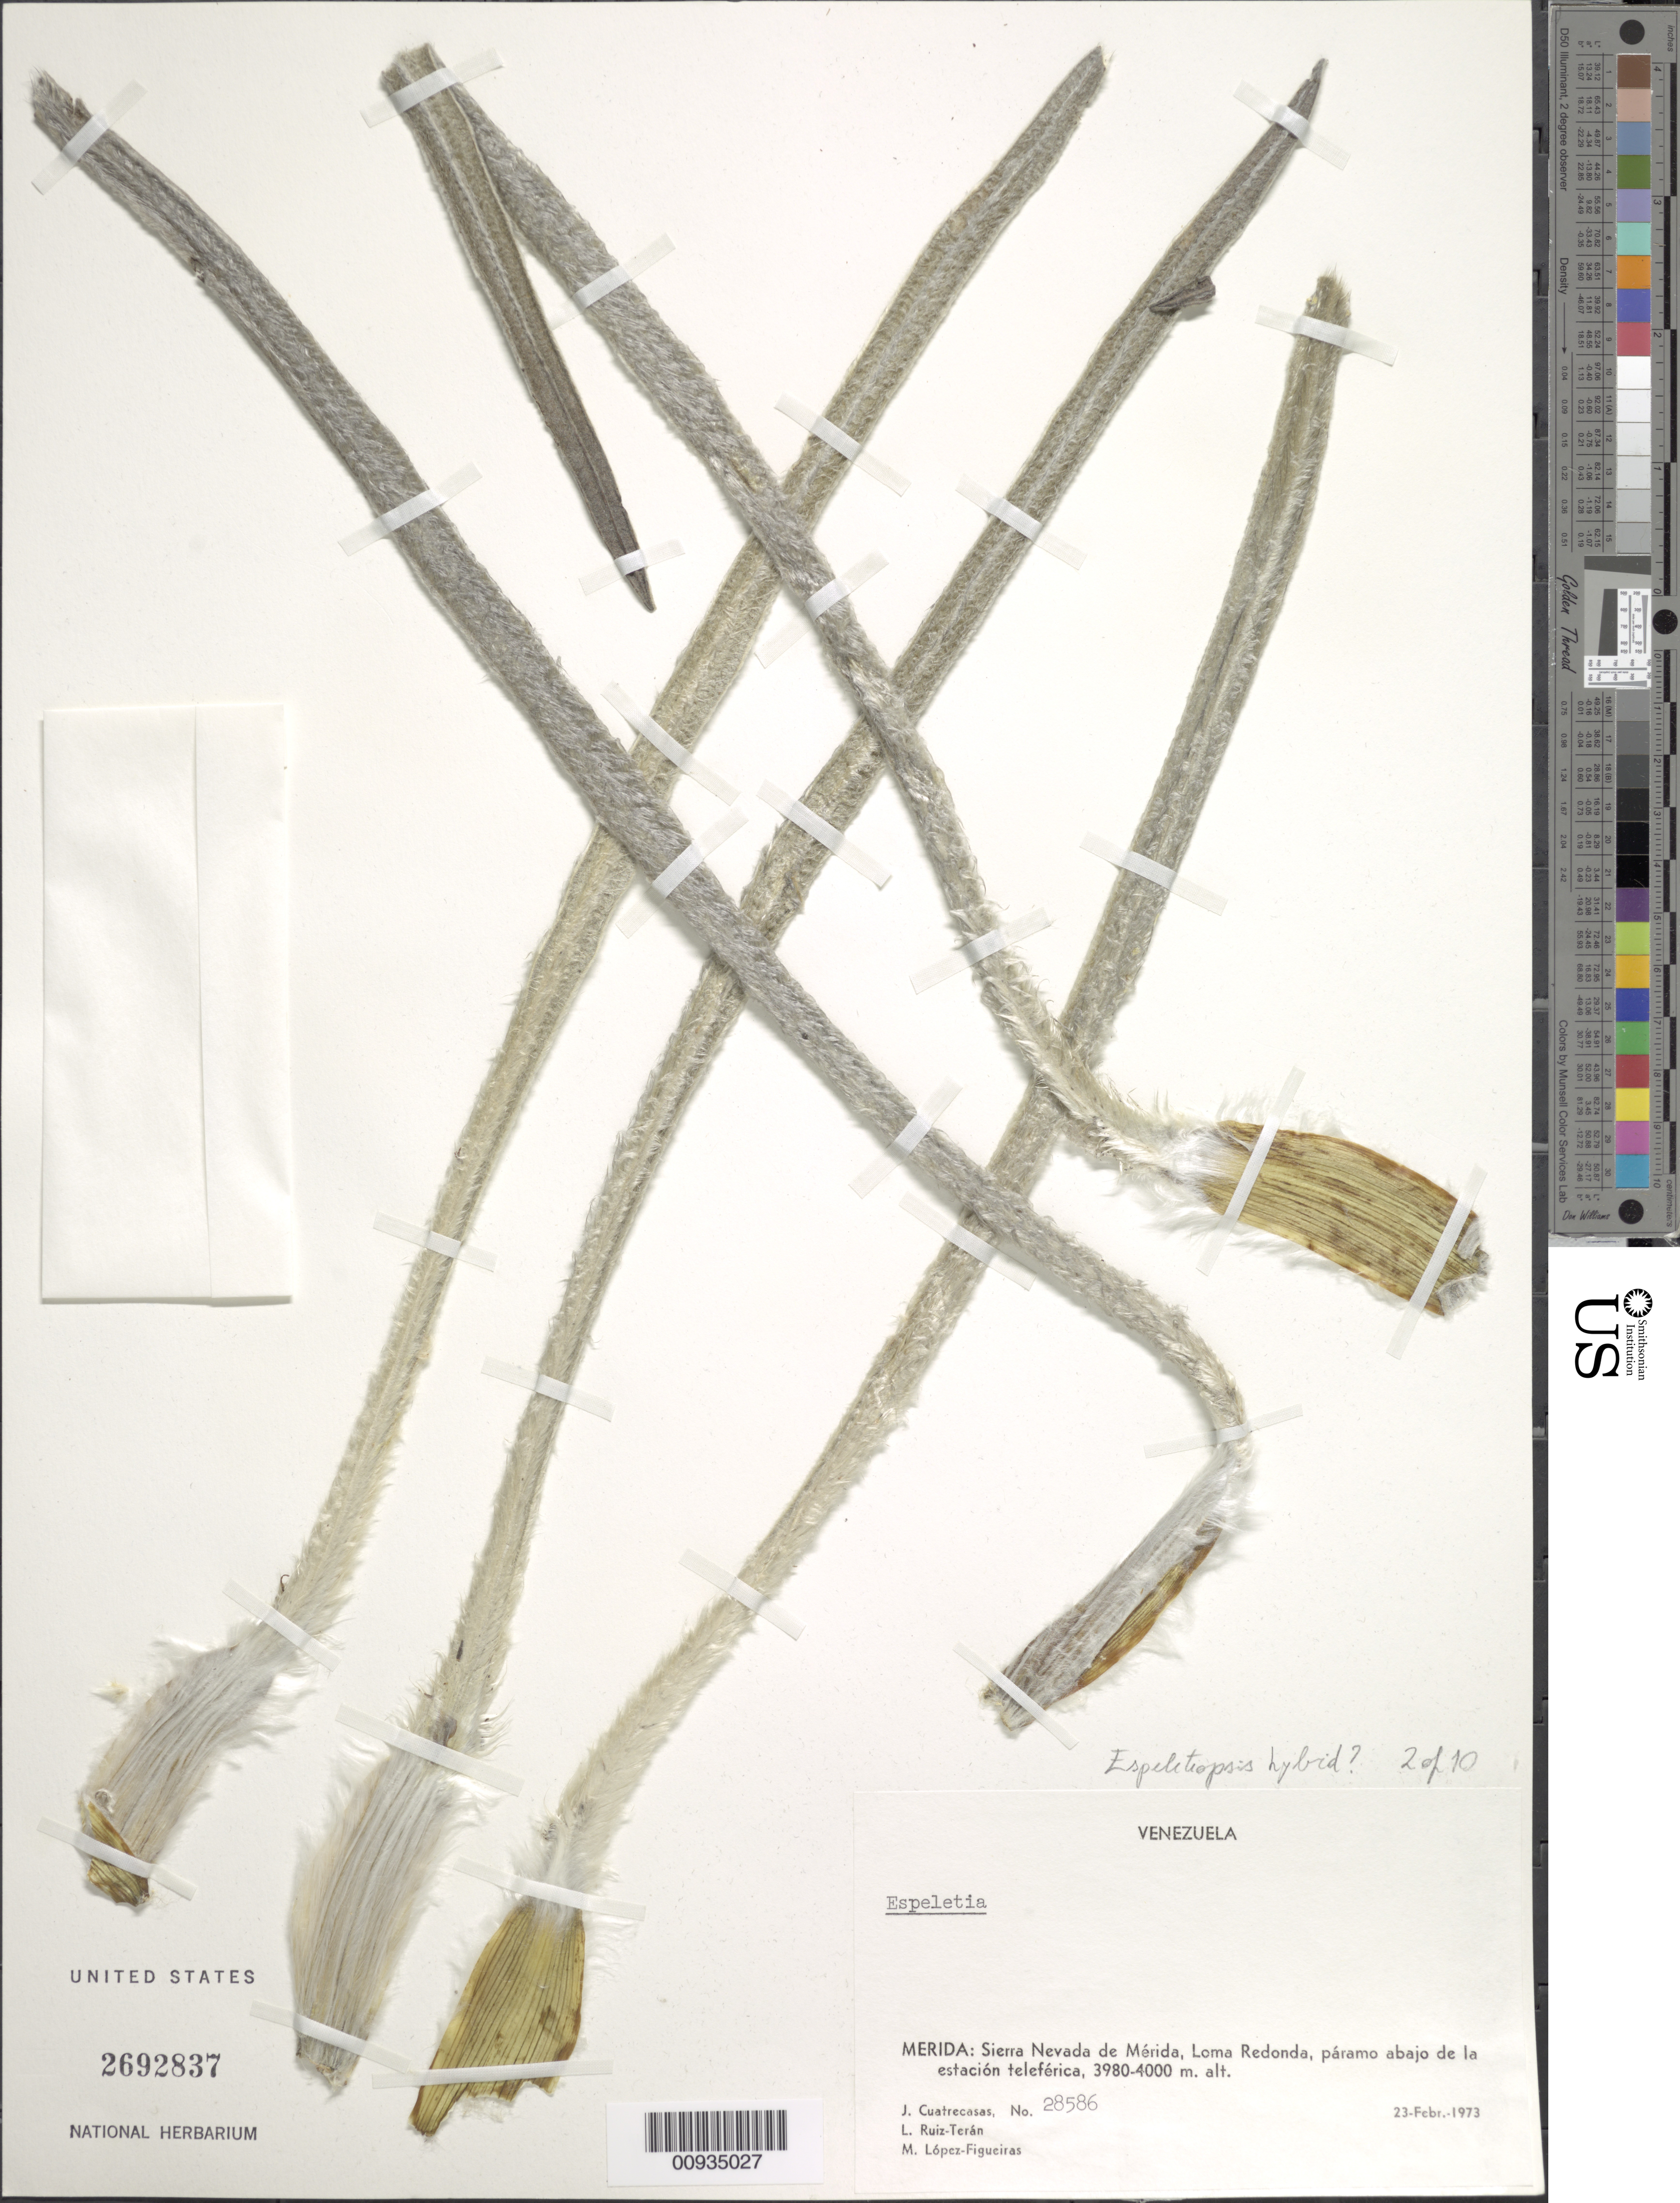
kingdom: Plantae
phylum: Tracheophyta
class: Magnoliopsida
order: Asterales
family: Asteraceae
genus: Espeletiopsis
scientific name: Espeletiopsis sp.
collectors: J. Cuatrecasas, L. E. Ruíz-Terán & M. López Figueiras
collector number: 28586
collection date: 1973-02-23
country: Venezuela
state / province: Mérida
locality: Sierra Nevada de Merida, Loma Redonda, paramo abajo de la estacion teleferica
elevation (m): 3980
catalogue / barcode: US 2692837